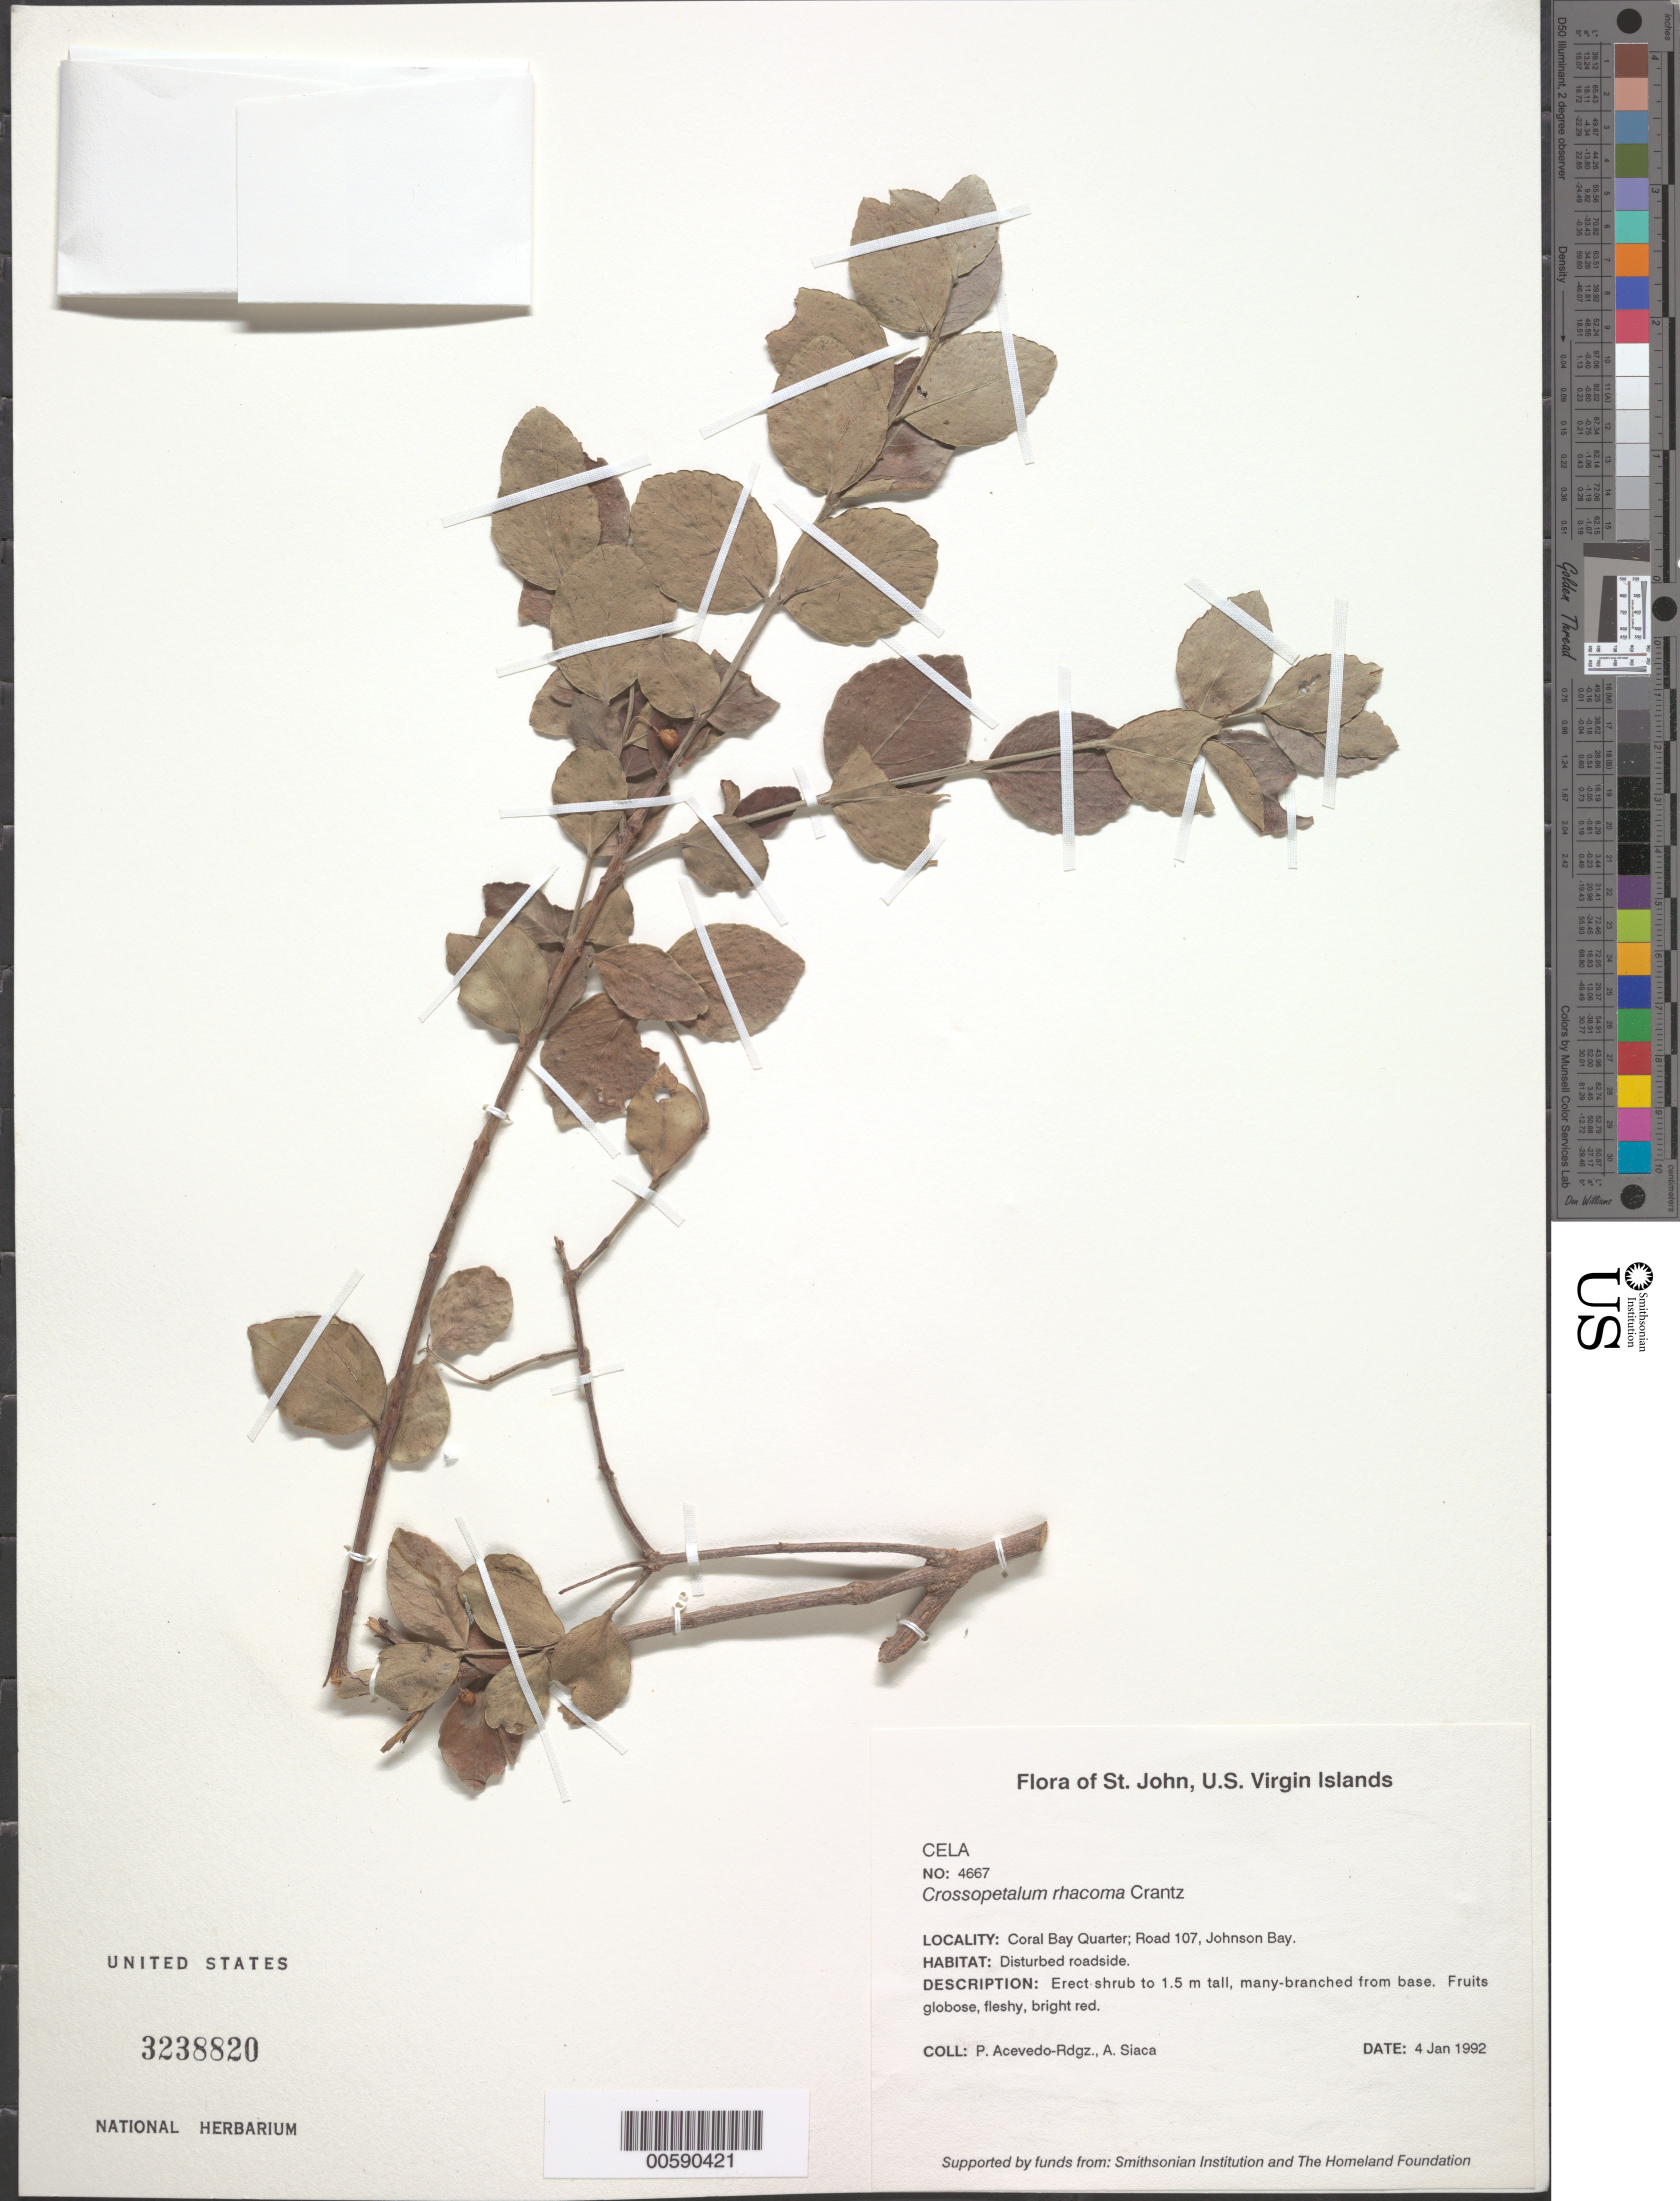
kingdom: Plantae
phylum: Tracheophyta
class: Magnoliopsida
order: Celastrales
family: Celastraceae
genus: Crossopetalum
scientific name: Crossopetalum rhacoma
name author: Crantz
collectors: P. Acevedo-Rodr. & A. Siaca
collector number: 4667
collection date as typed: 04 Jan 1992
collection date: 1992-01-04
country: U.S. Virgin Islands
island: St. John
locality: Coral Bay Quarter; Road 107, Johnson Bay.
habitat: Disturbed roadside.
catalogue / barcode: US 3238820